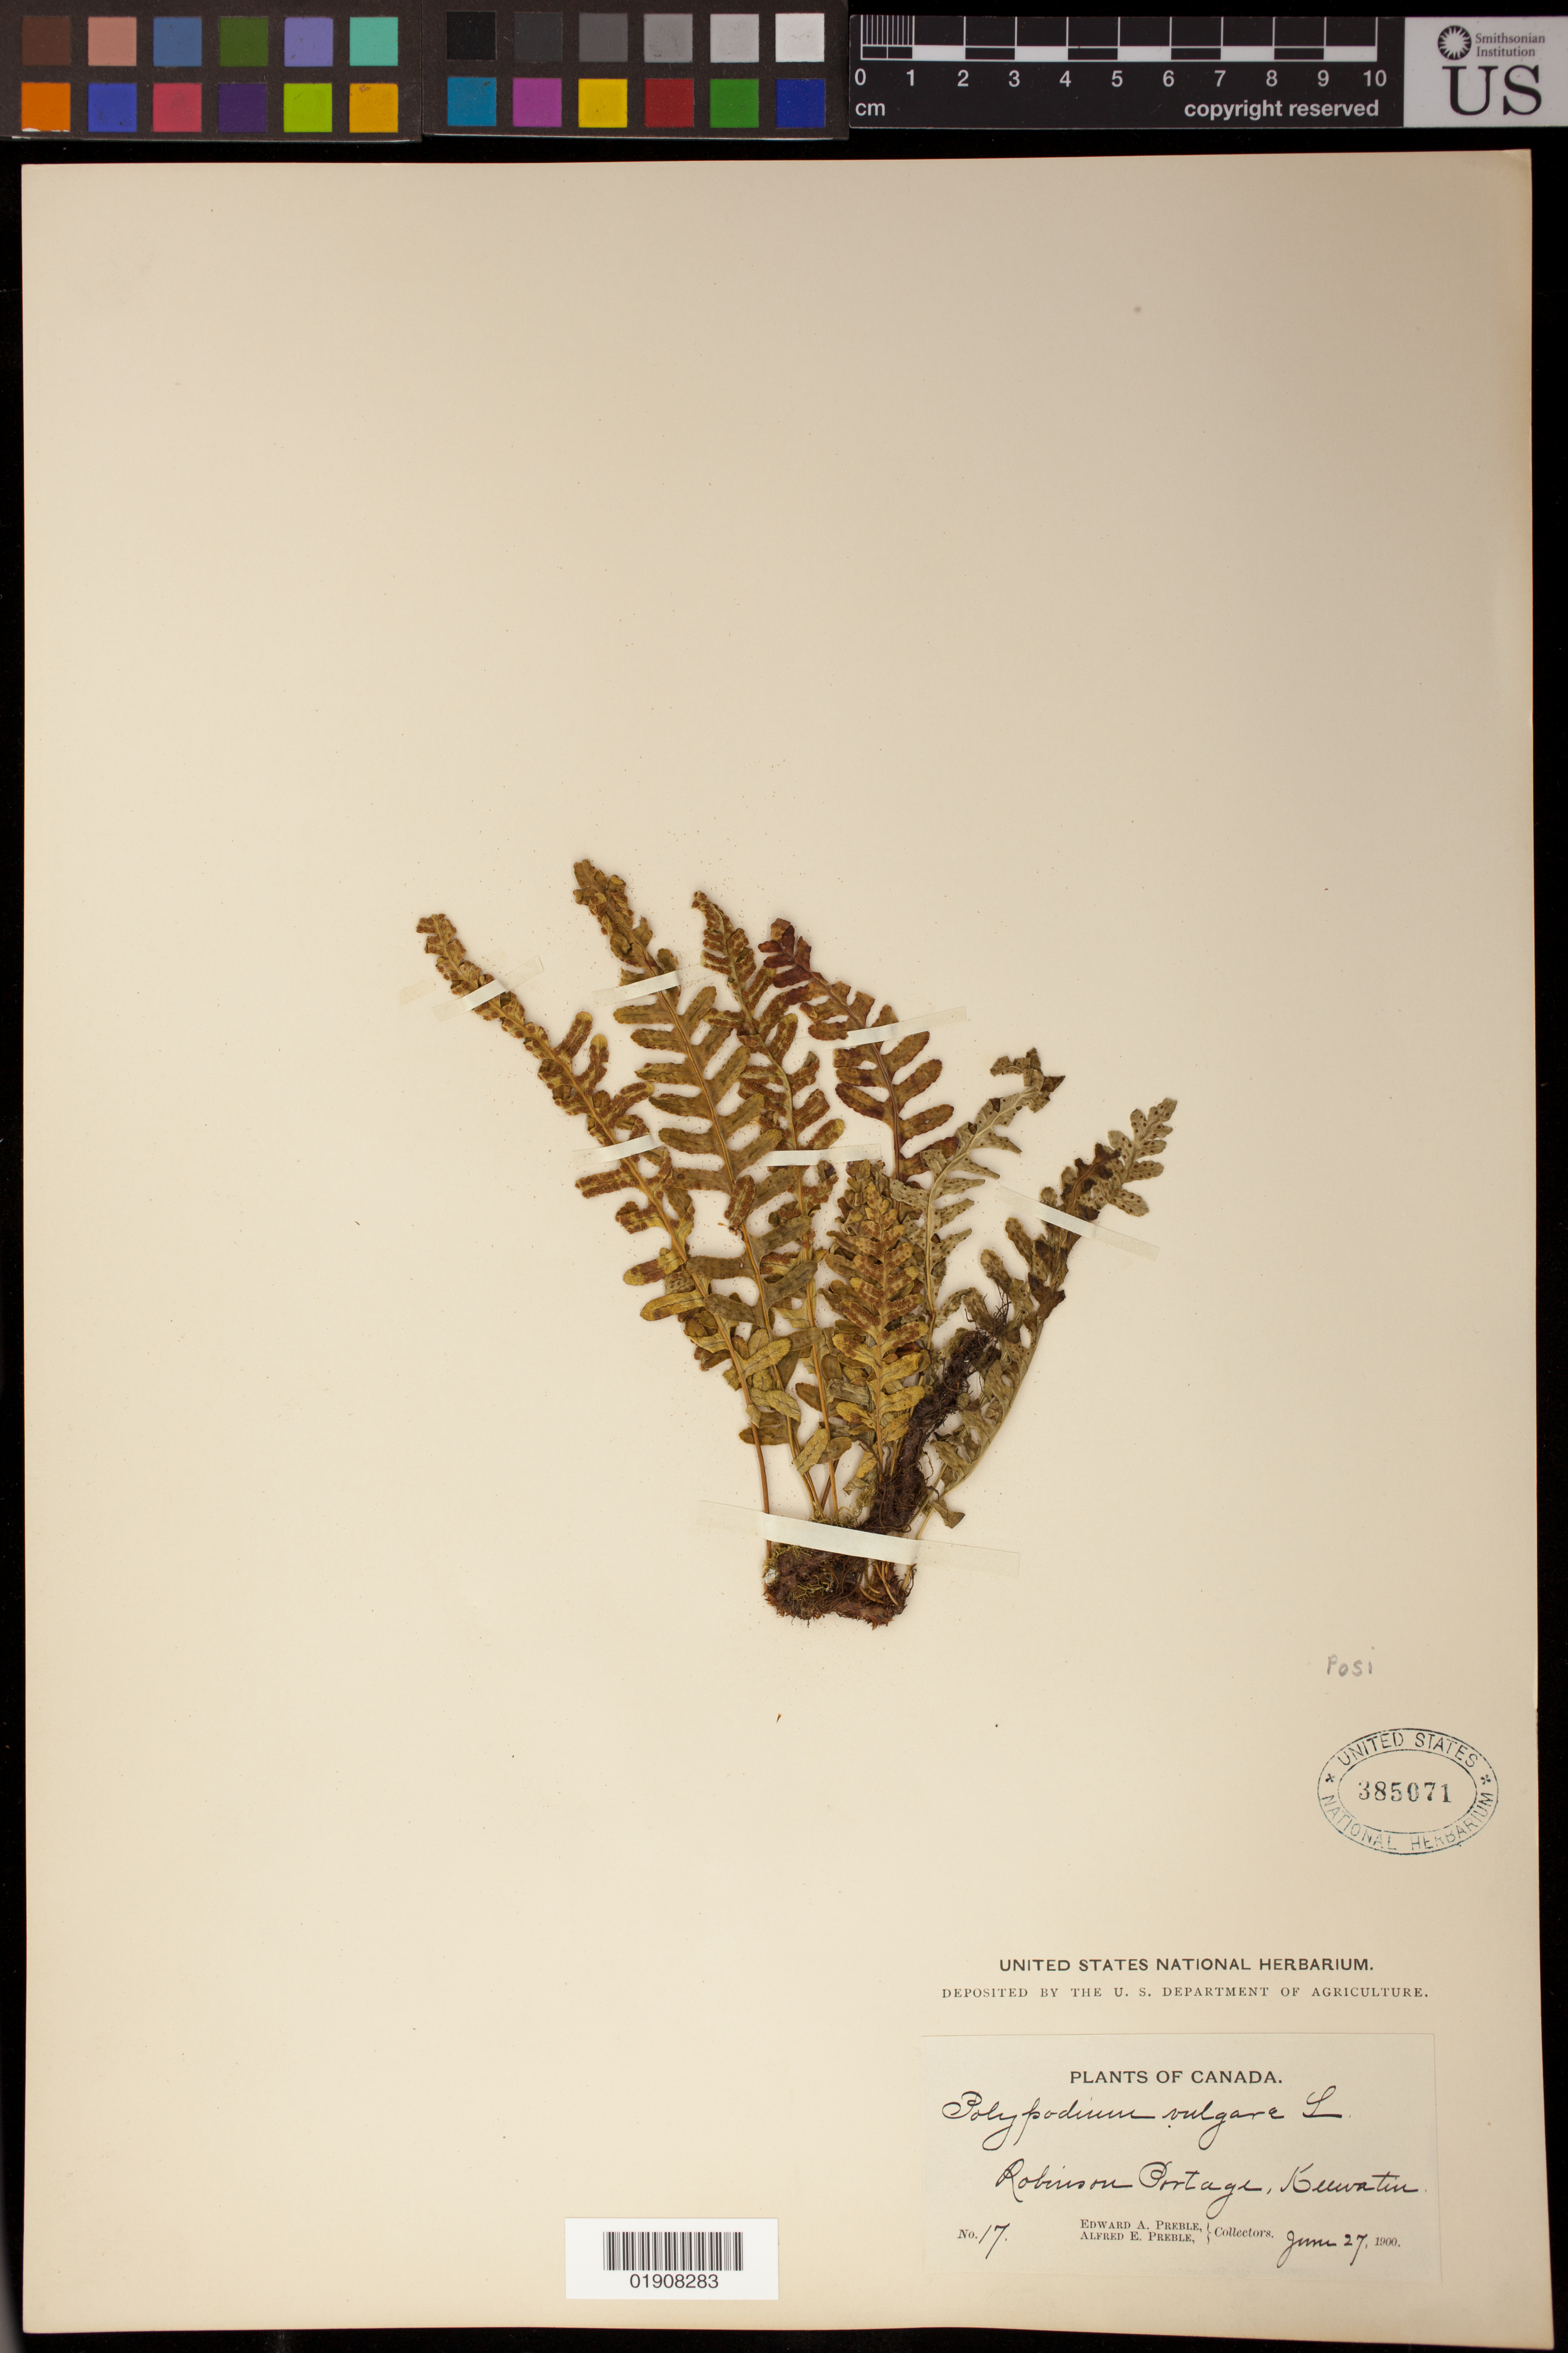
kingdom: Plantae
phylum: Tracheophyta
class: Polypodiopsida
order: Polypodiales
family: Polypodiaceae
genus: Polypodium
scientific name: Polypodium sibiricum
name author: Sipliv.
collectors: E. Preble & A. Preble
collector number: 17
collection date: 1900-06-27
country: Canada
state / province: Northwest Territories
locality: Robinson Portage, Keewatin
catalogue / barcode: US 385071